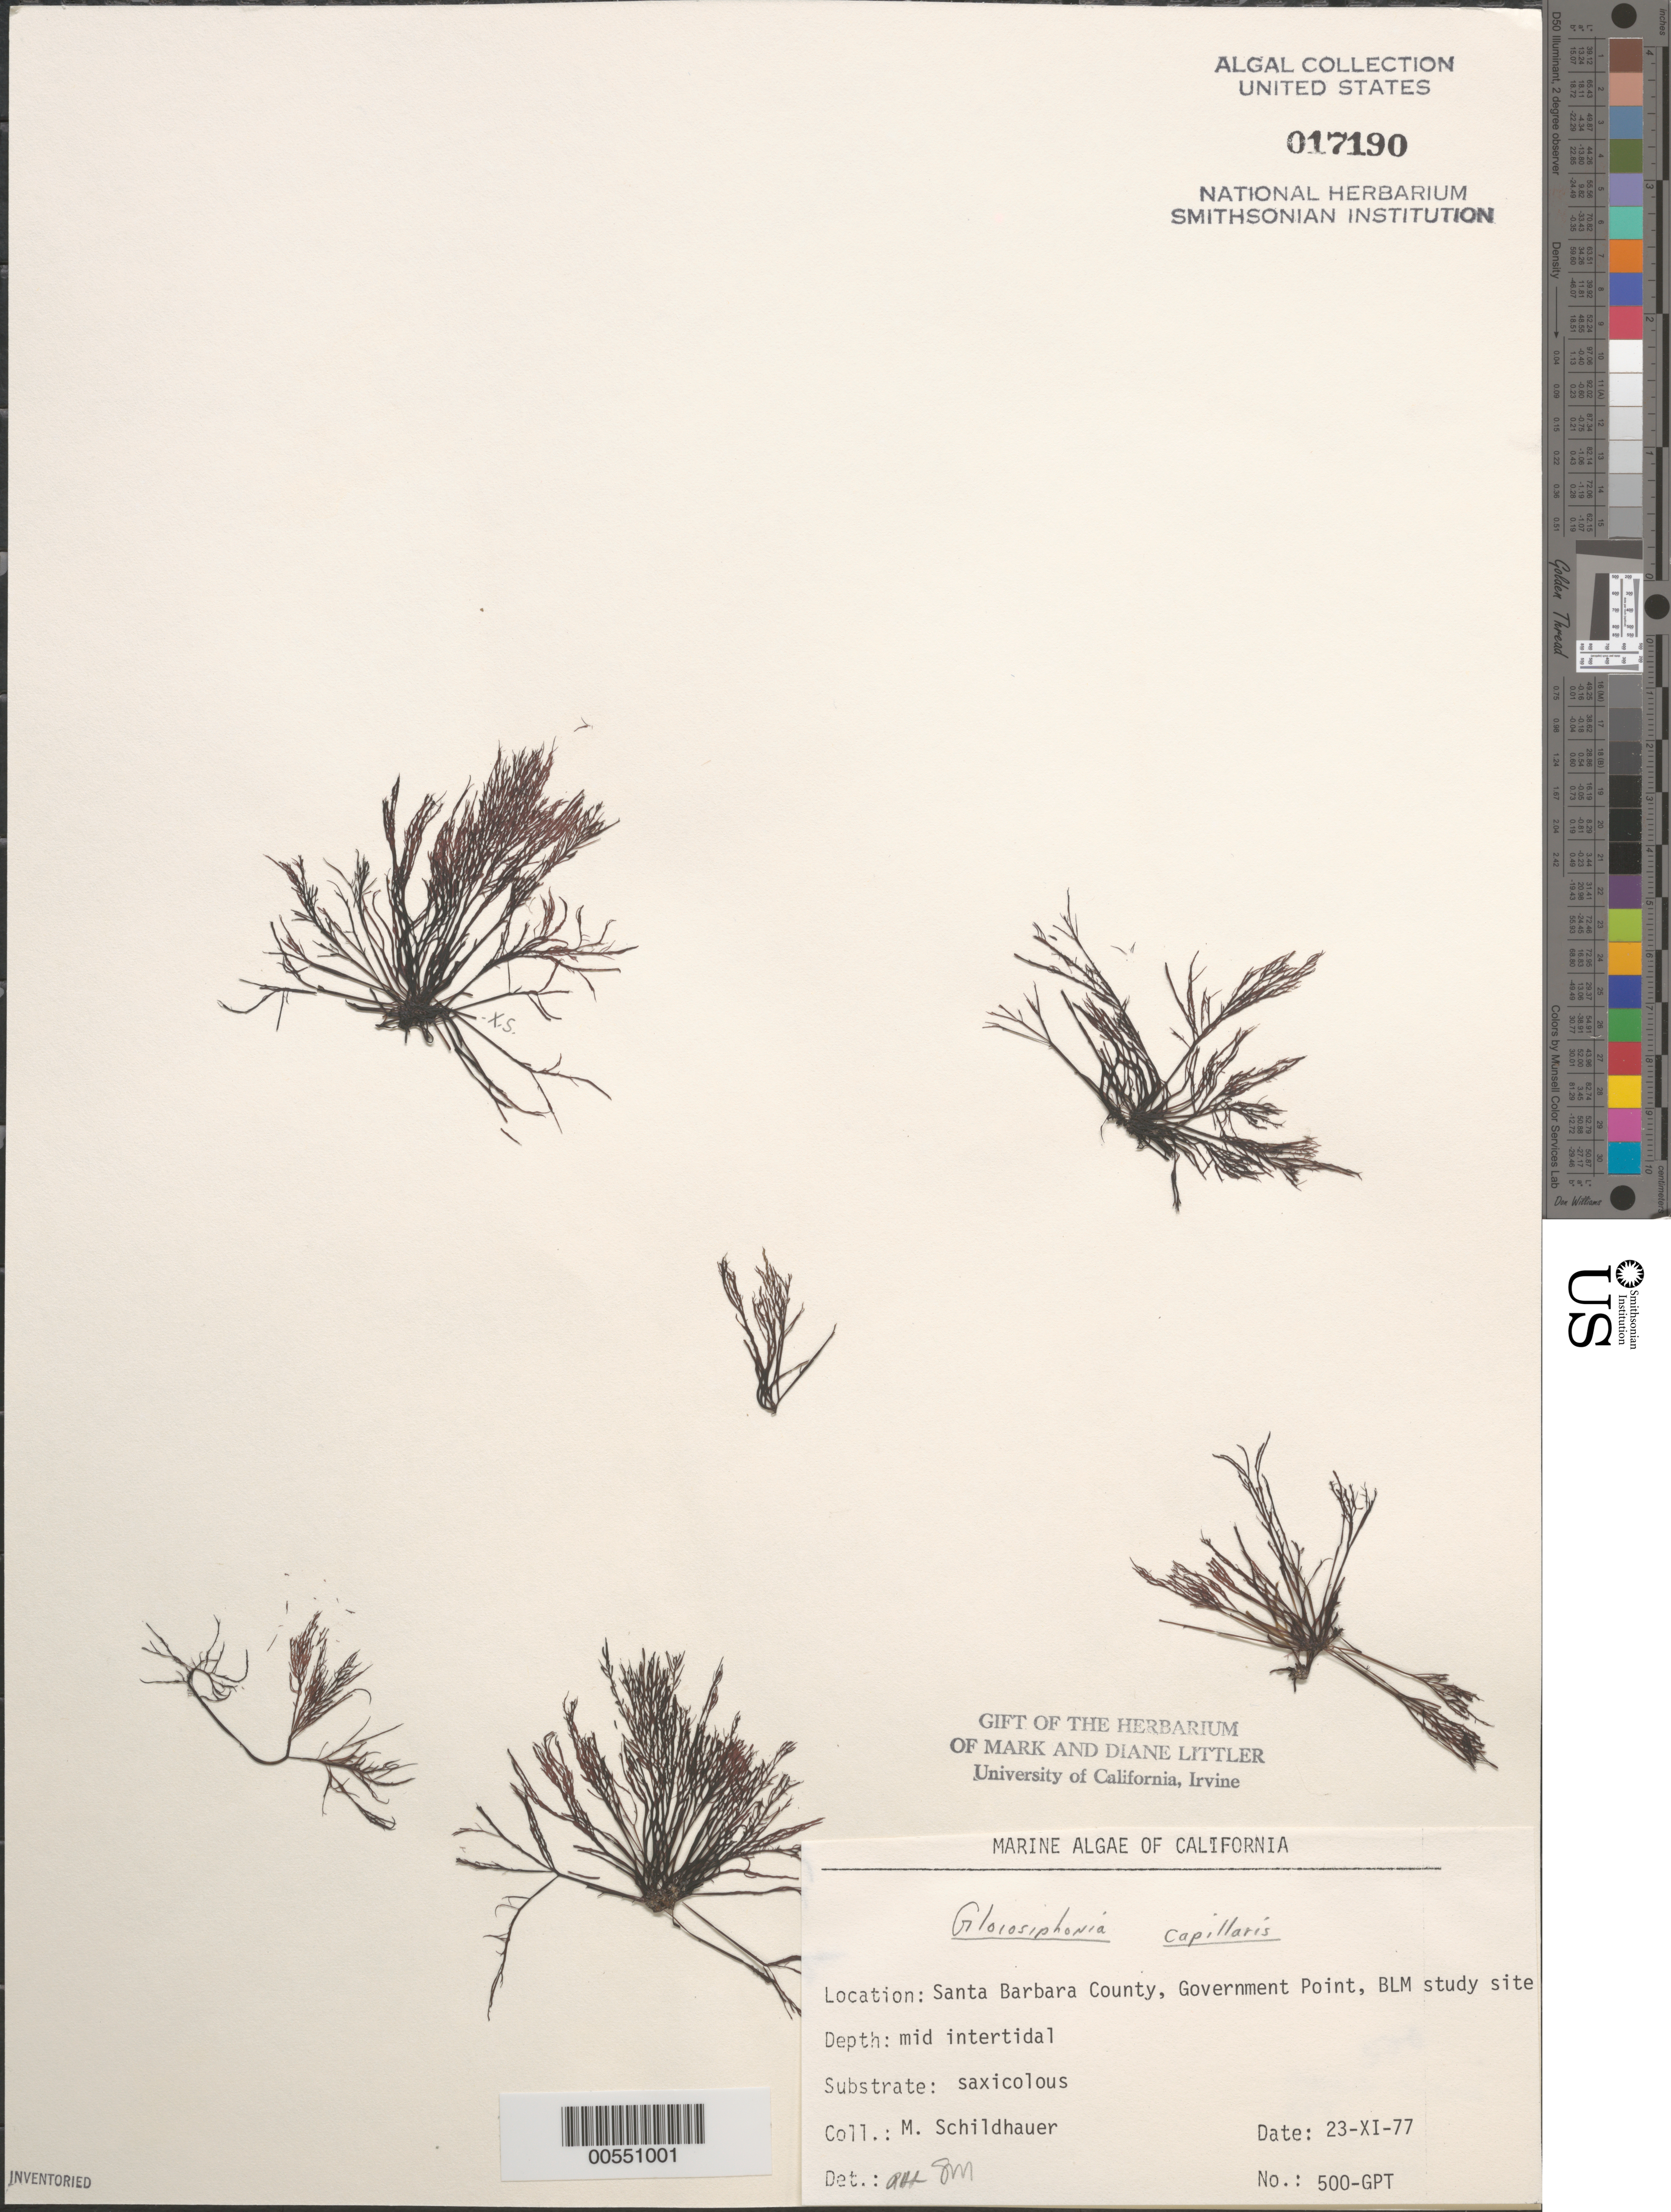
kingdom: Plantae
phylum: Rhodophyta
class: Florideophyceae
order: Gigartinales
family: Gloiosiphoniaceae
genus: Gloiosiphonia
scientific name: Gloiosiphonia capillaris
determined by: Sims, Robert H.; Murray, S. N.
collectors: M. Schildhauer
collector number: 500-gpt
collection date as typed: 23 Nov 1977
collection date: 1977-11-23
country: United States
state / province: California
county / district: Santa Barbara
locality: Government Point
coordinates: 34 26'31"N, 120 24'06"W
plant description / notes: BLM-SOCALBIGHT Rocky Intertidal Survey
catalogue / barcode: US 17190